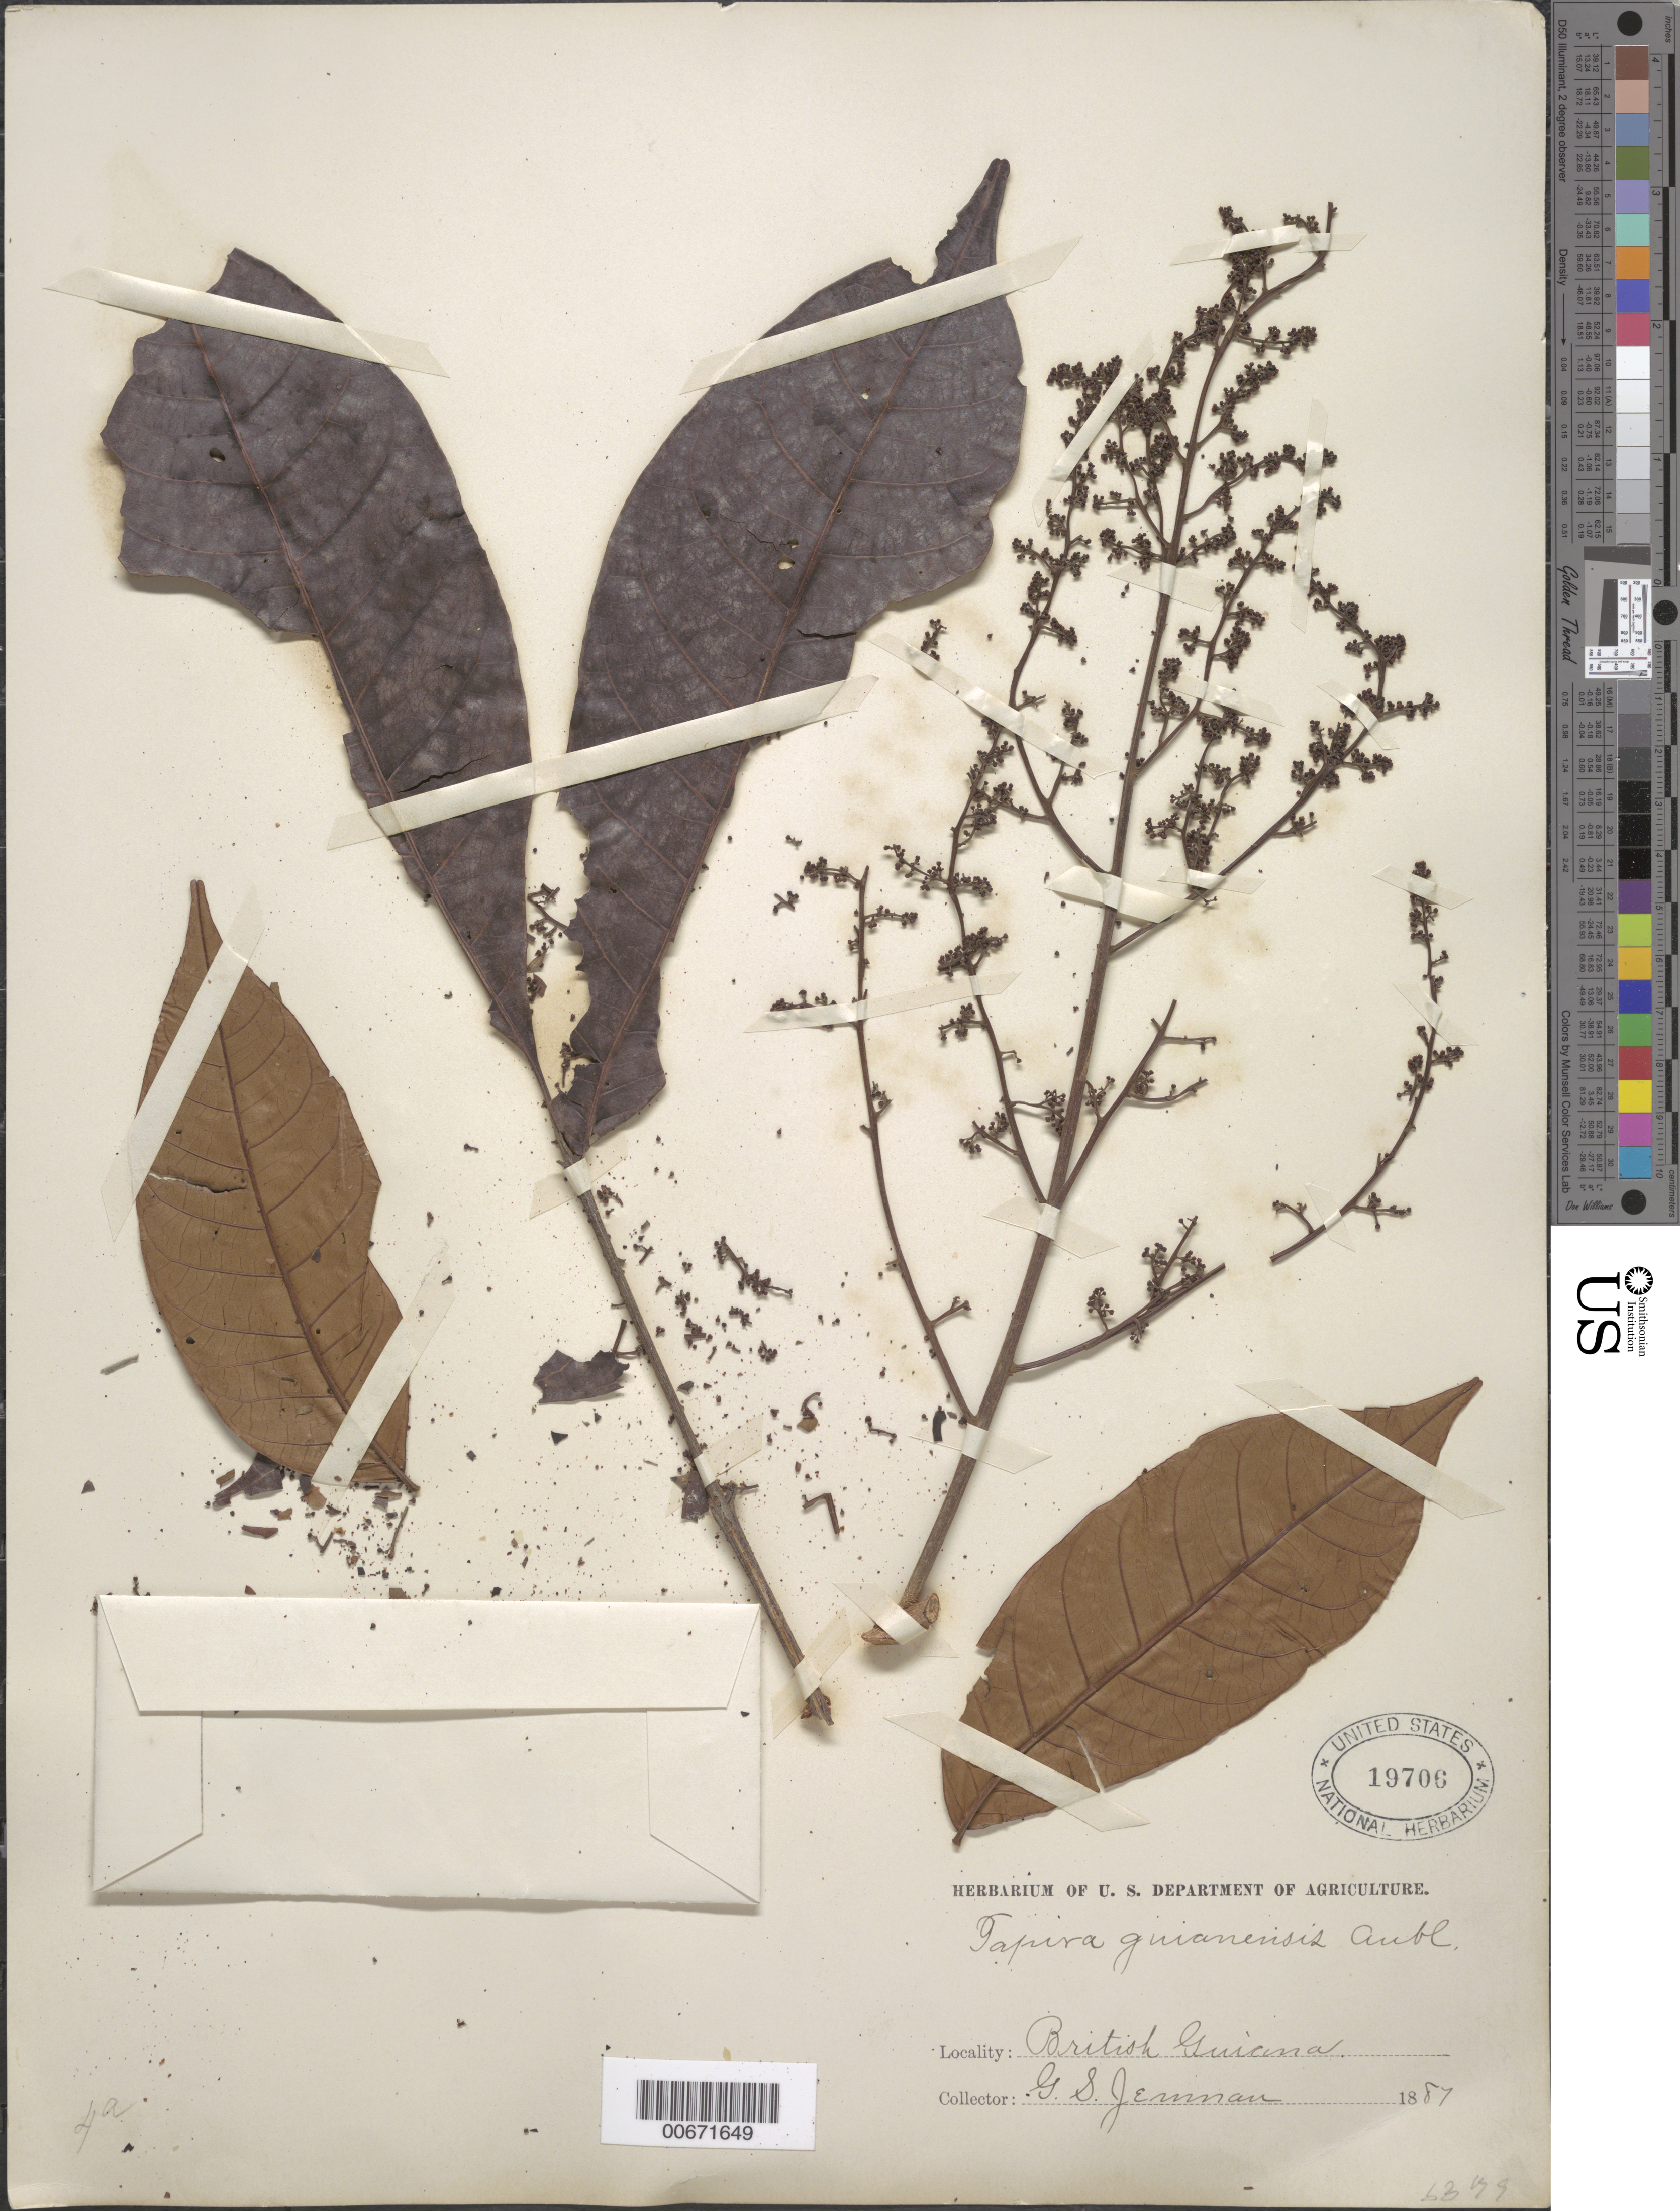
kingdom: Plantae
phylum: Tracheophyta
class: Magnoliopsida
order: Sapindales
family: Anacardiaceae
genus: Tapirira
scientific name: Tapirira guianensis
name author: Aubl.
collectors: G. S. Jenman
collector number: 1379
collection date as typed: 1887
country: Guyana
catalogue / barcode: US 19706